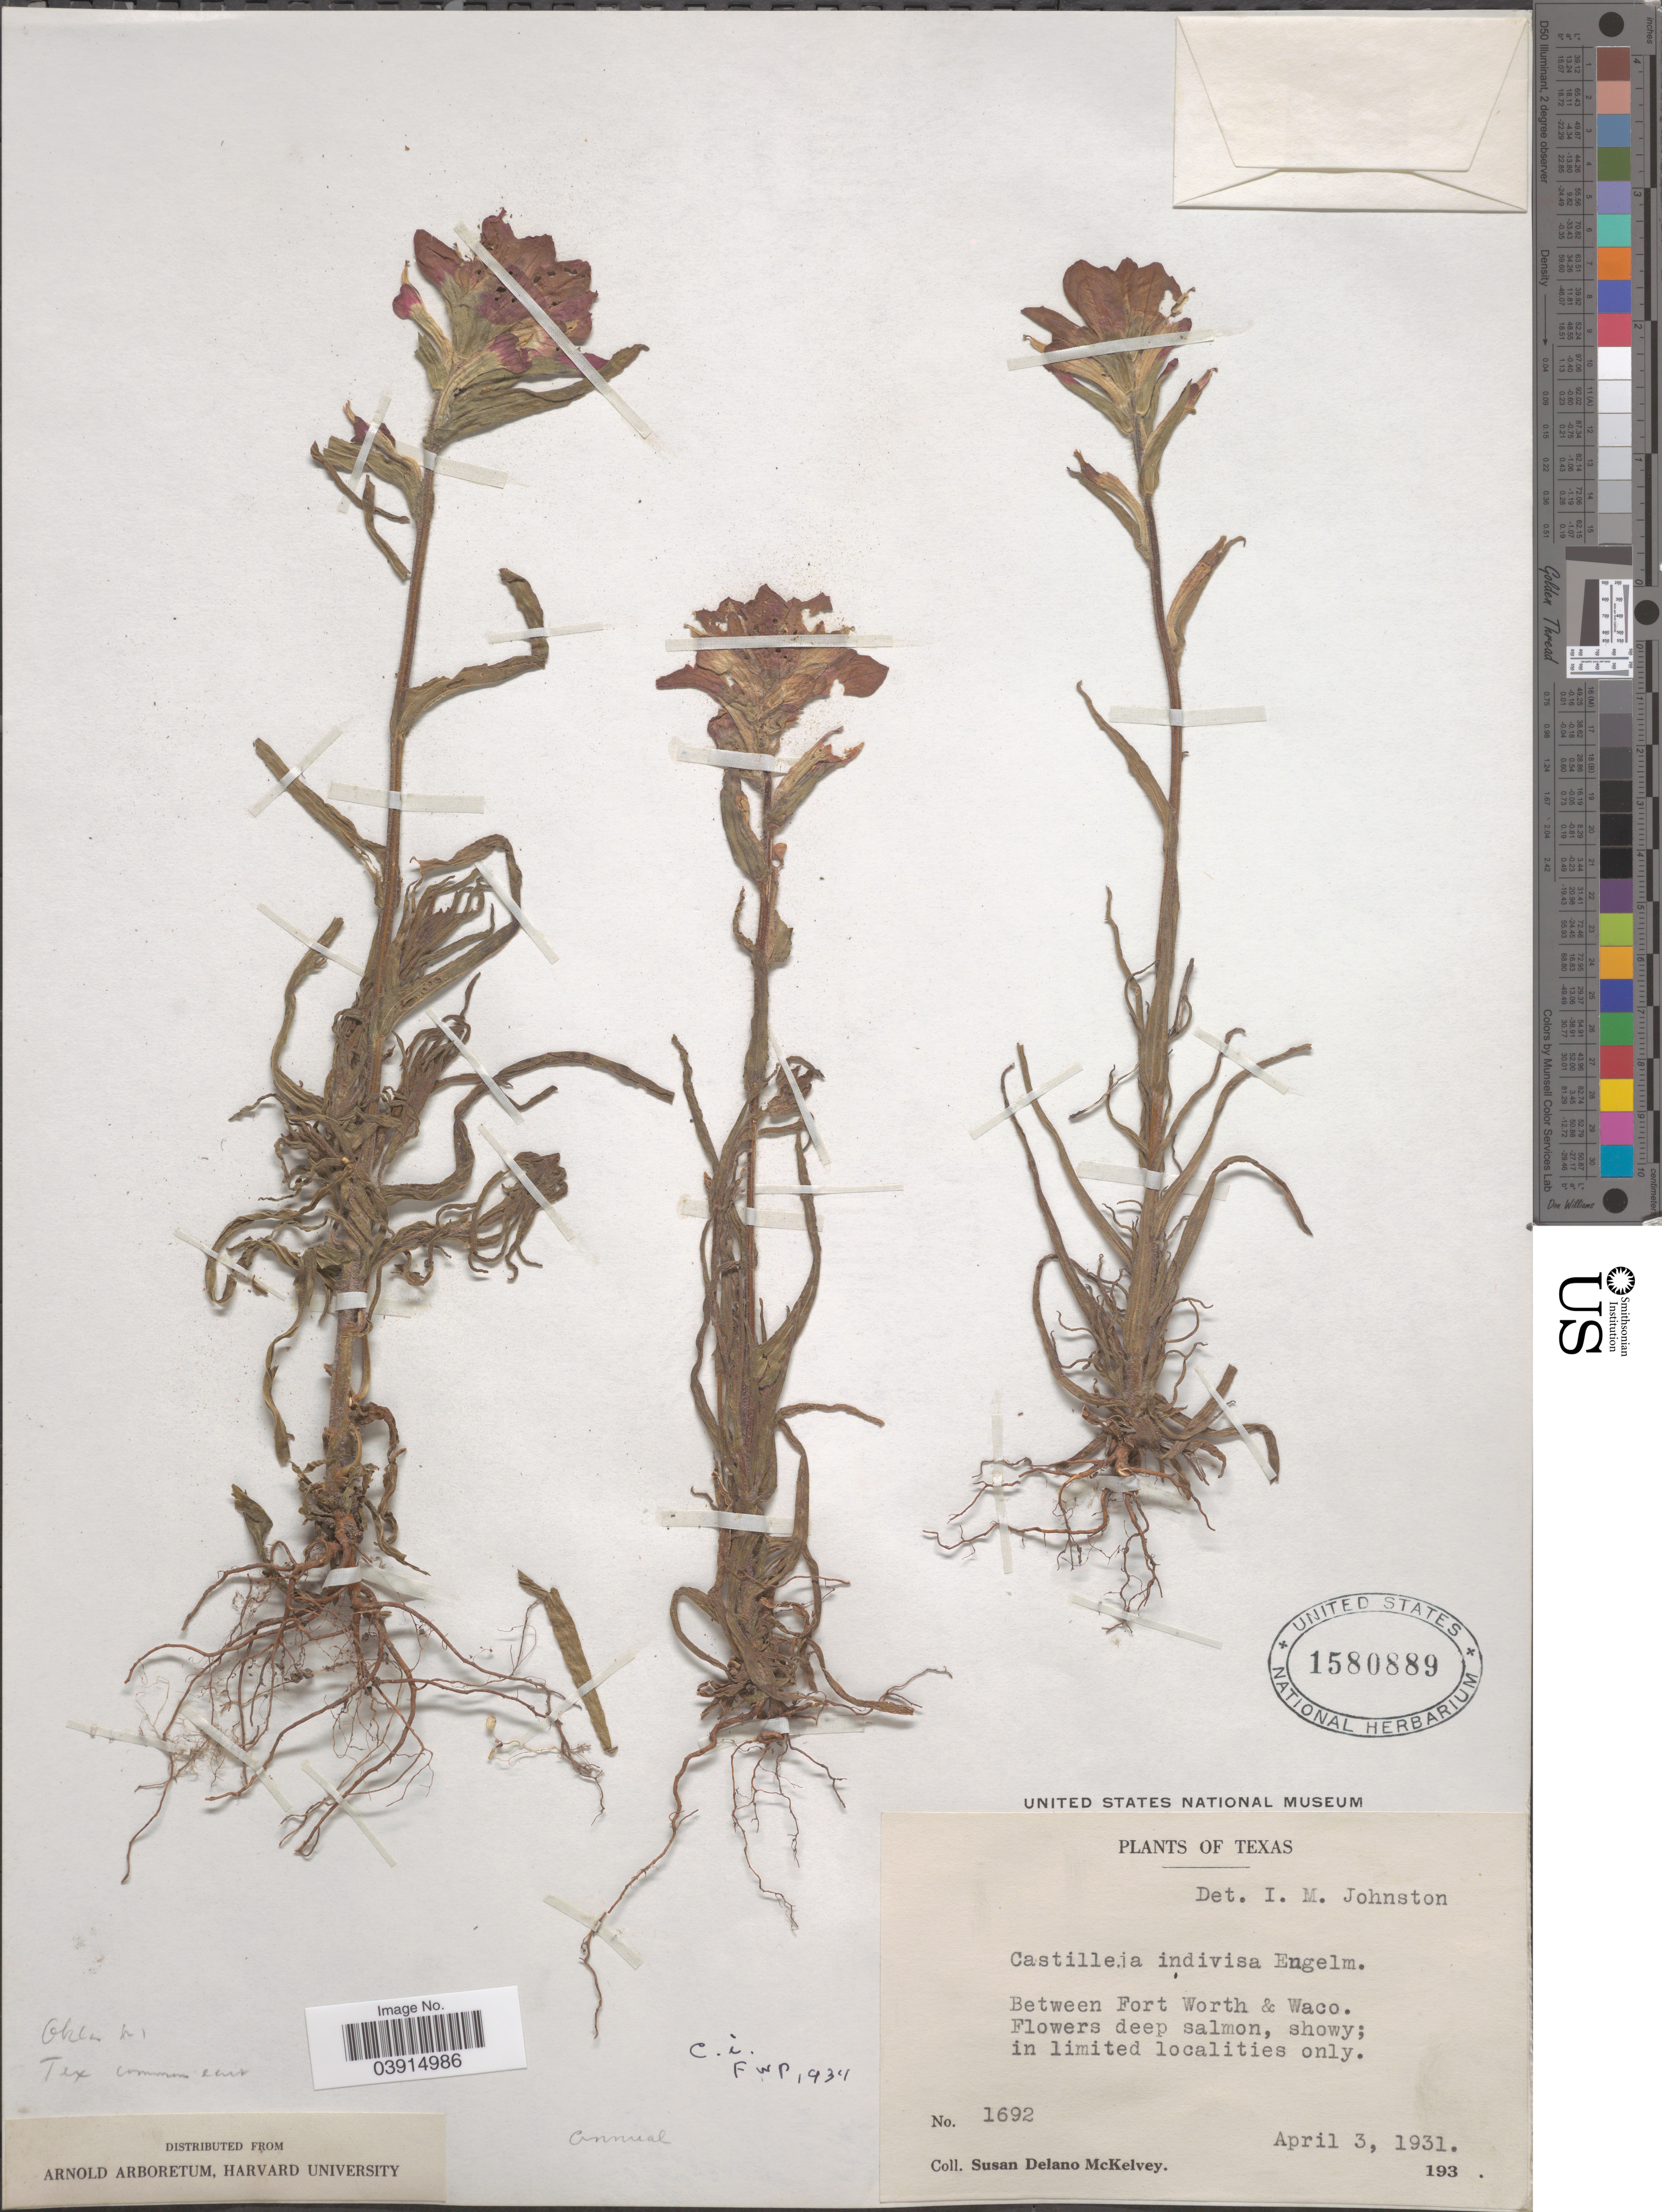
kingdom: Plantae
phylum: Tracheophyta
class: Magnoliopsida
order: Lamiales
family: Orobanchaceae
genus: Castilleja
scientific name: Castilleja sp.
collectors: S. A. McKelvey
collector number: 1692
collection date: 1931-04-03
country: United States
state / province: Texas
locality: Between Fort Worth & Waco.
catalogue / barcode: US 1580889